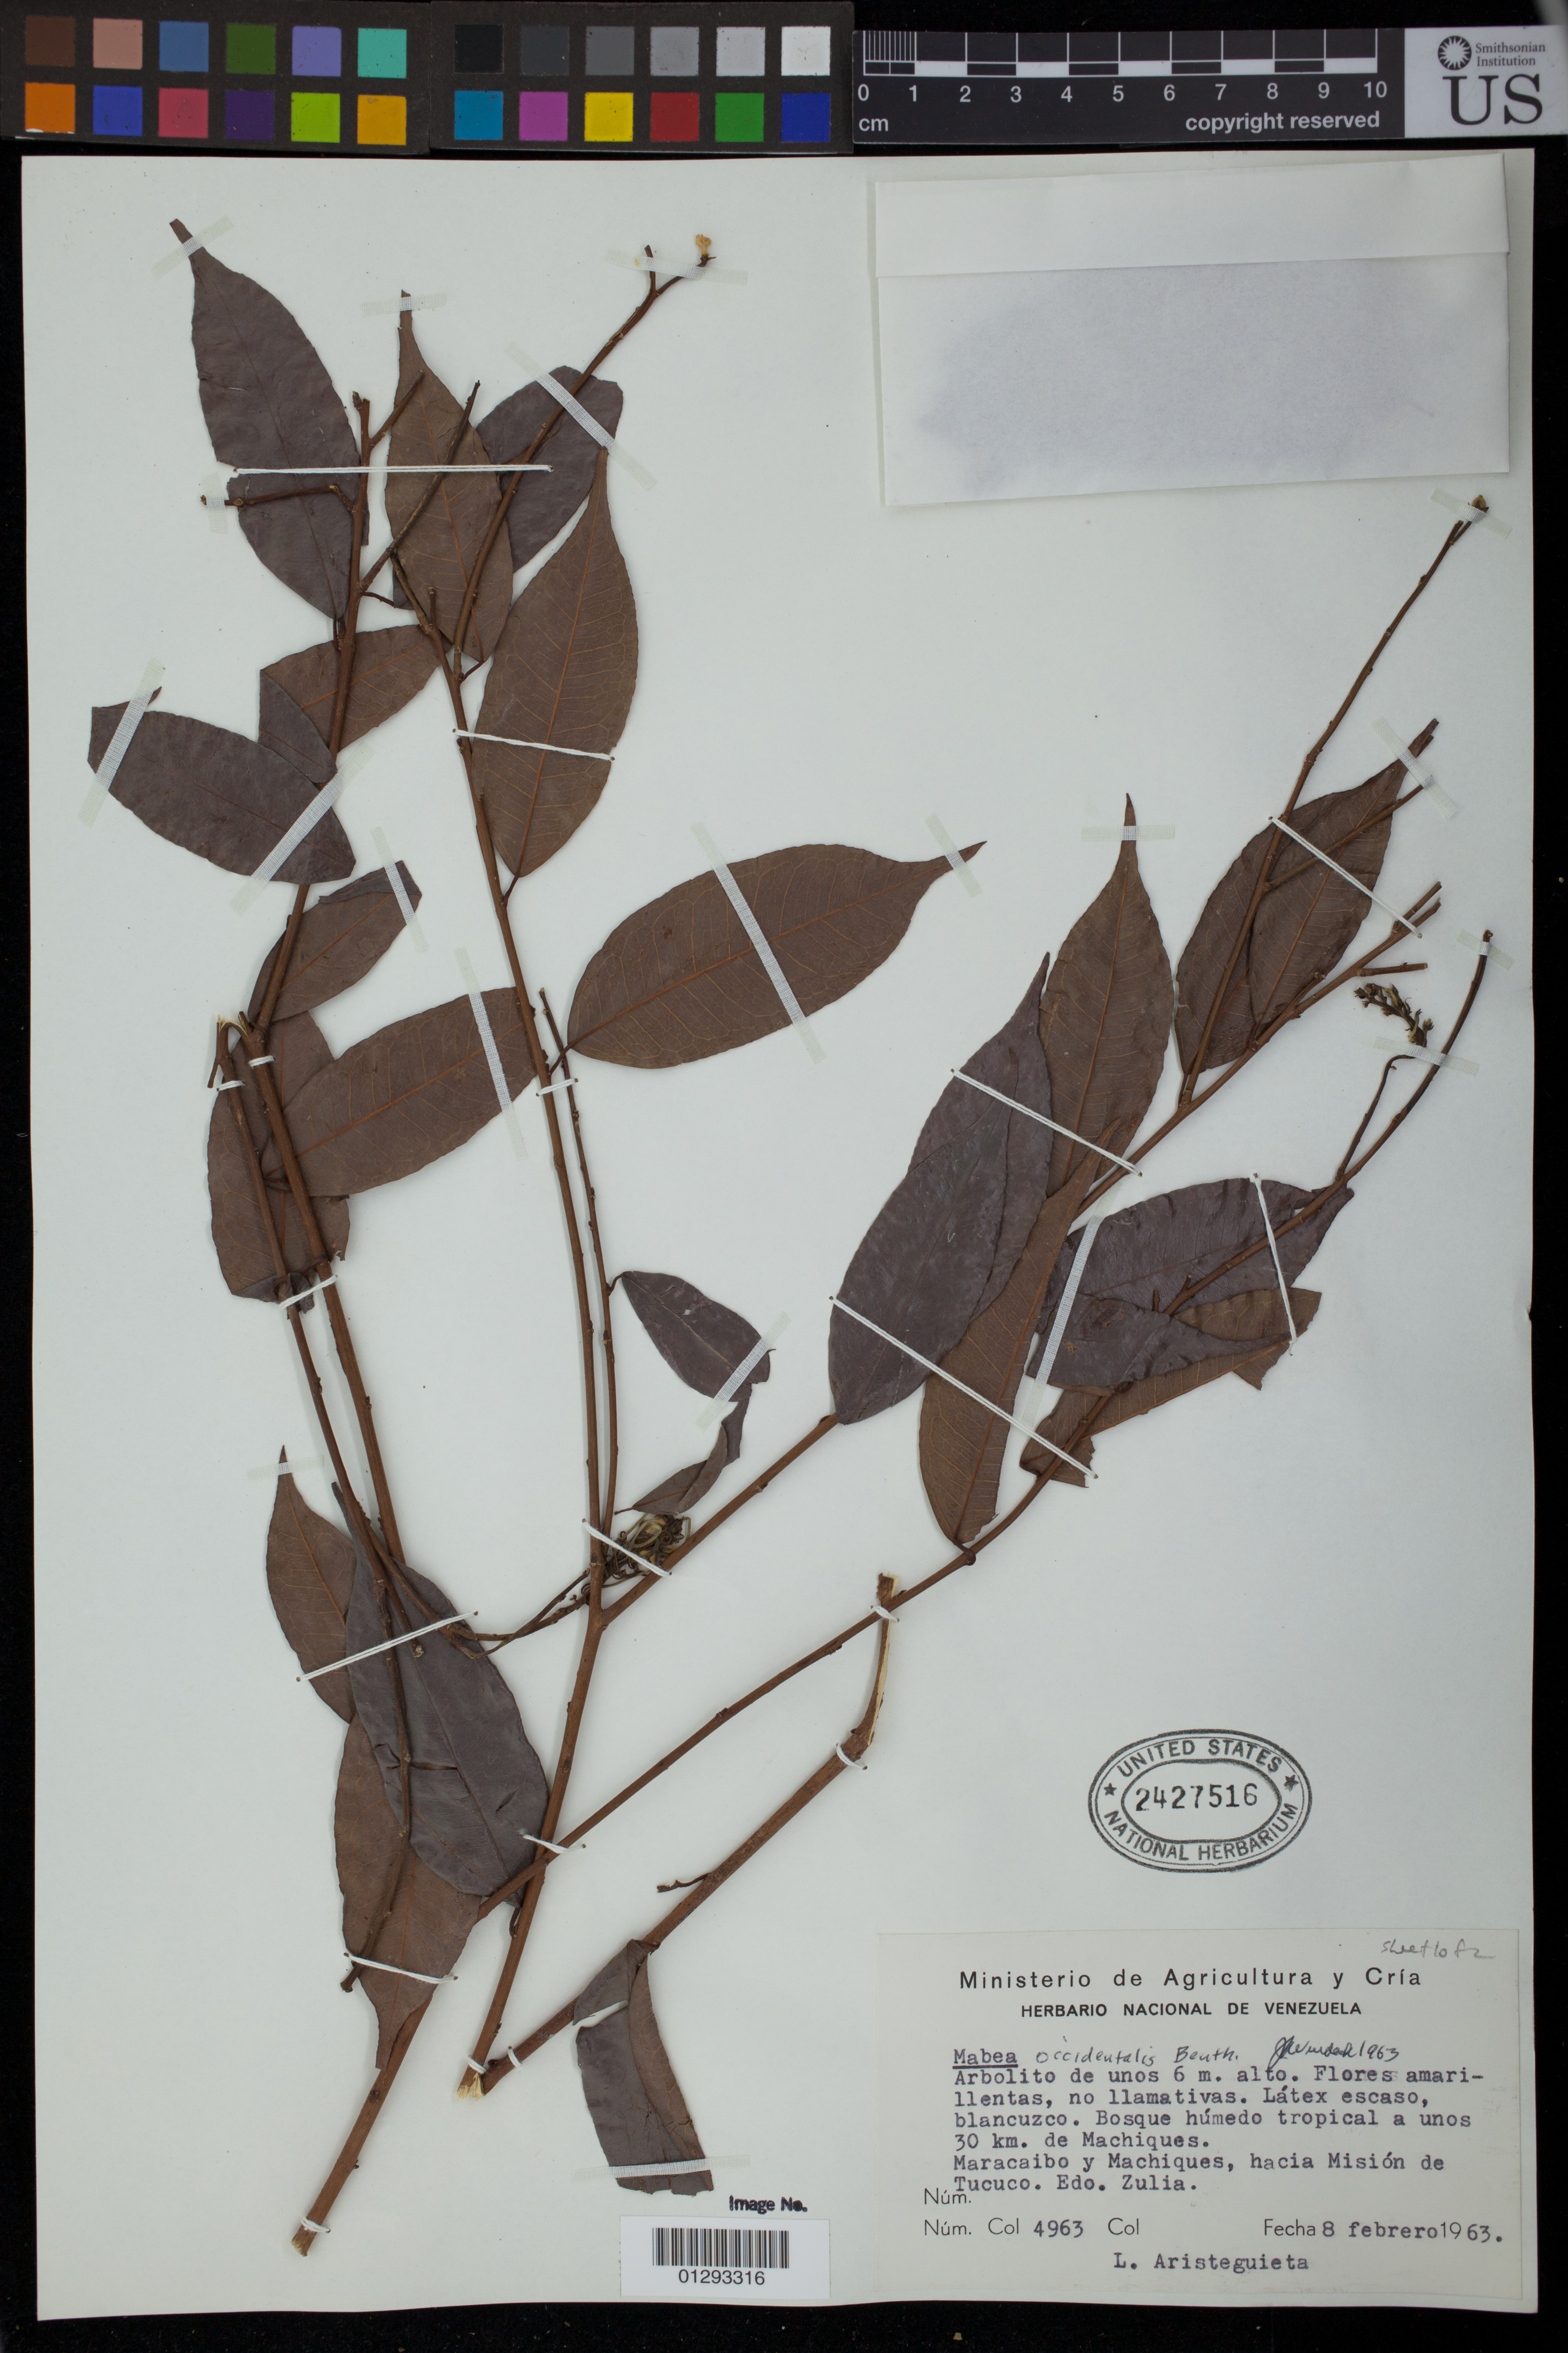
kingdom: Plantae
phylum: Tracheophyta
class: Magnoliopsida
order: Malpighiales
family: Euphorbiaceae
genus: Mabea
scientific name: Mabea occidentalis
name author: Benth.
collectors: L. Aristeguieta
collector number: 4963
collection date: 1963-02-08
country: Venezuela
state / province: Zulia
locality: Unos 30 km. de Machiques. Maracaibo y Machiques, hacia Mision de Tucuco.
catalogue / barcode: US 2427516